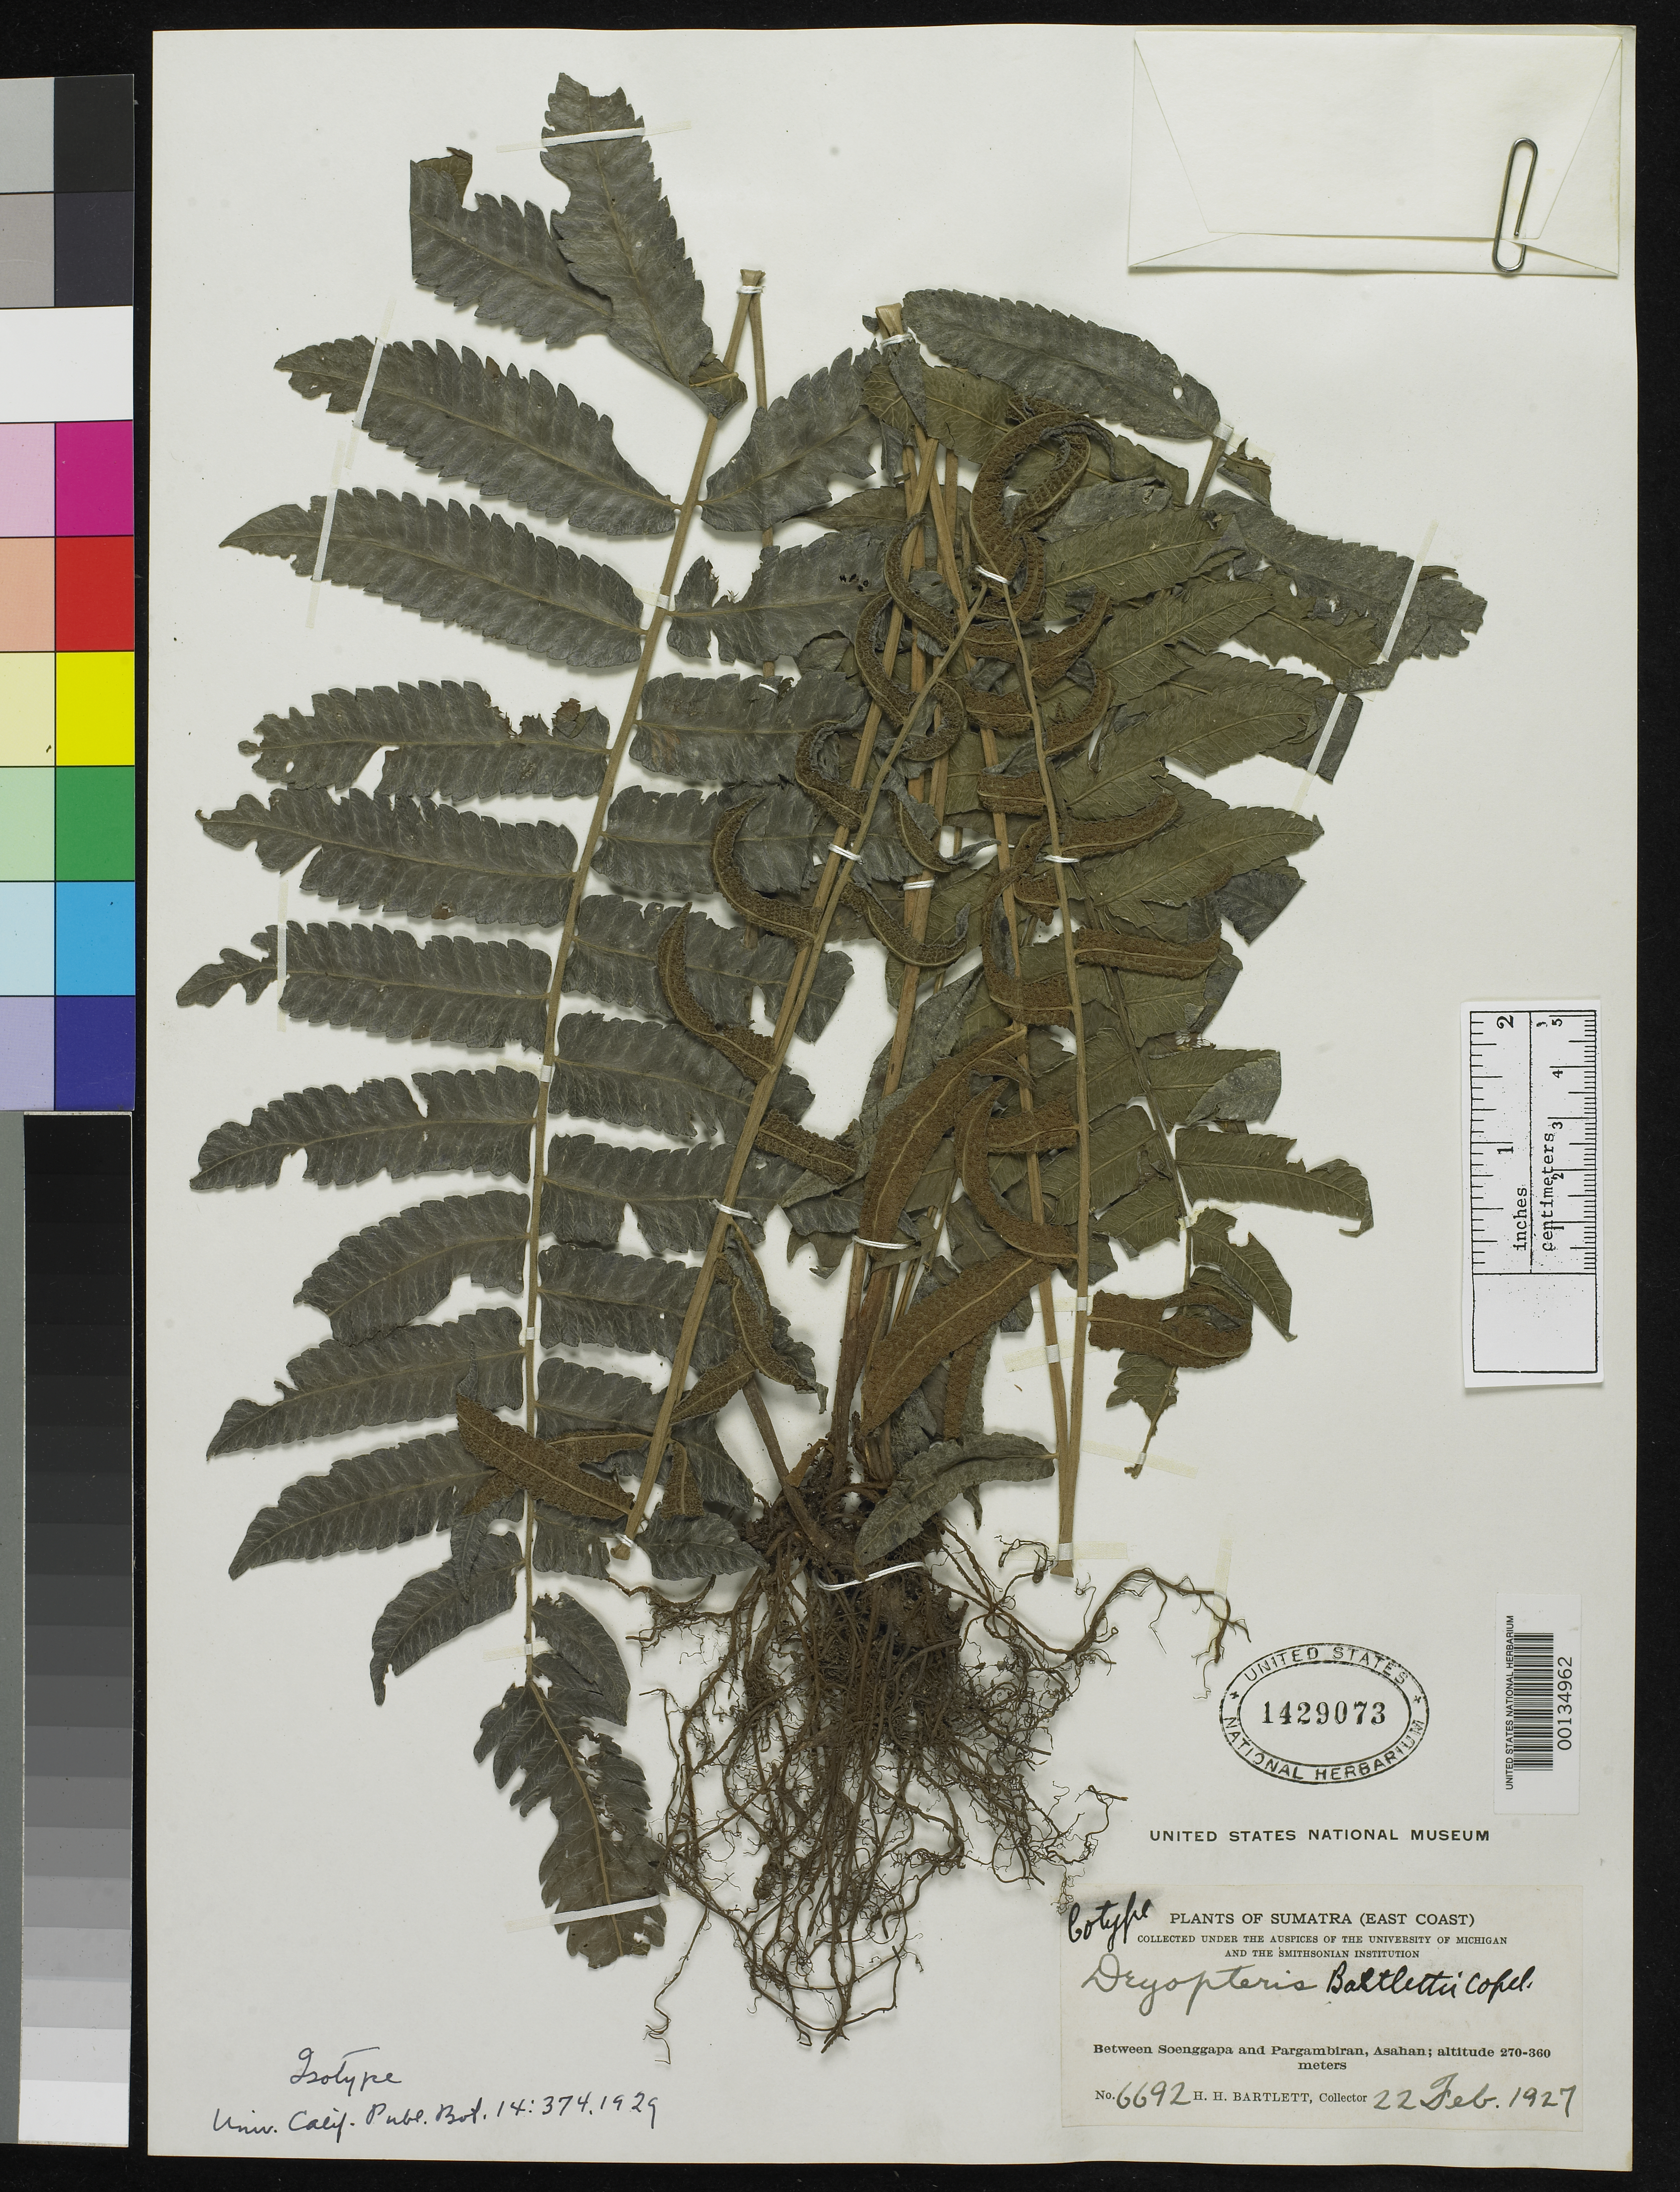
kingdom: Plantae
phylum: Tracheophyta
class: Polypodiopsida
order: Polypodiales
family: Dryopteridaceae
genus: Dryopteris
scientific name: Dryopteris bartlettii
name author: Copel.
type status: Isotype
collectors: H. H. Bartlett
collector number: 6692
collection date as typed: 22 Feb 1927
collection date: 1927-02-22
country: Indonesia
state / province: Sumatra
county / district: Sumatera Utara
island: Sumatra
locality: Between Soenggaga & Pargambiran, Asahan.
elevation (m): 270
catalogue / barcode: US 1429073